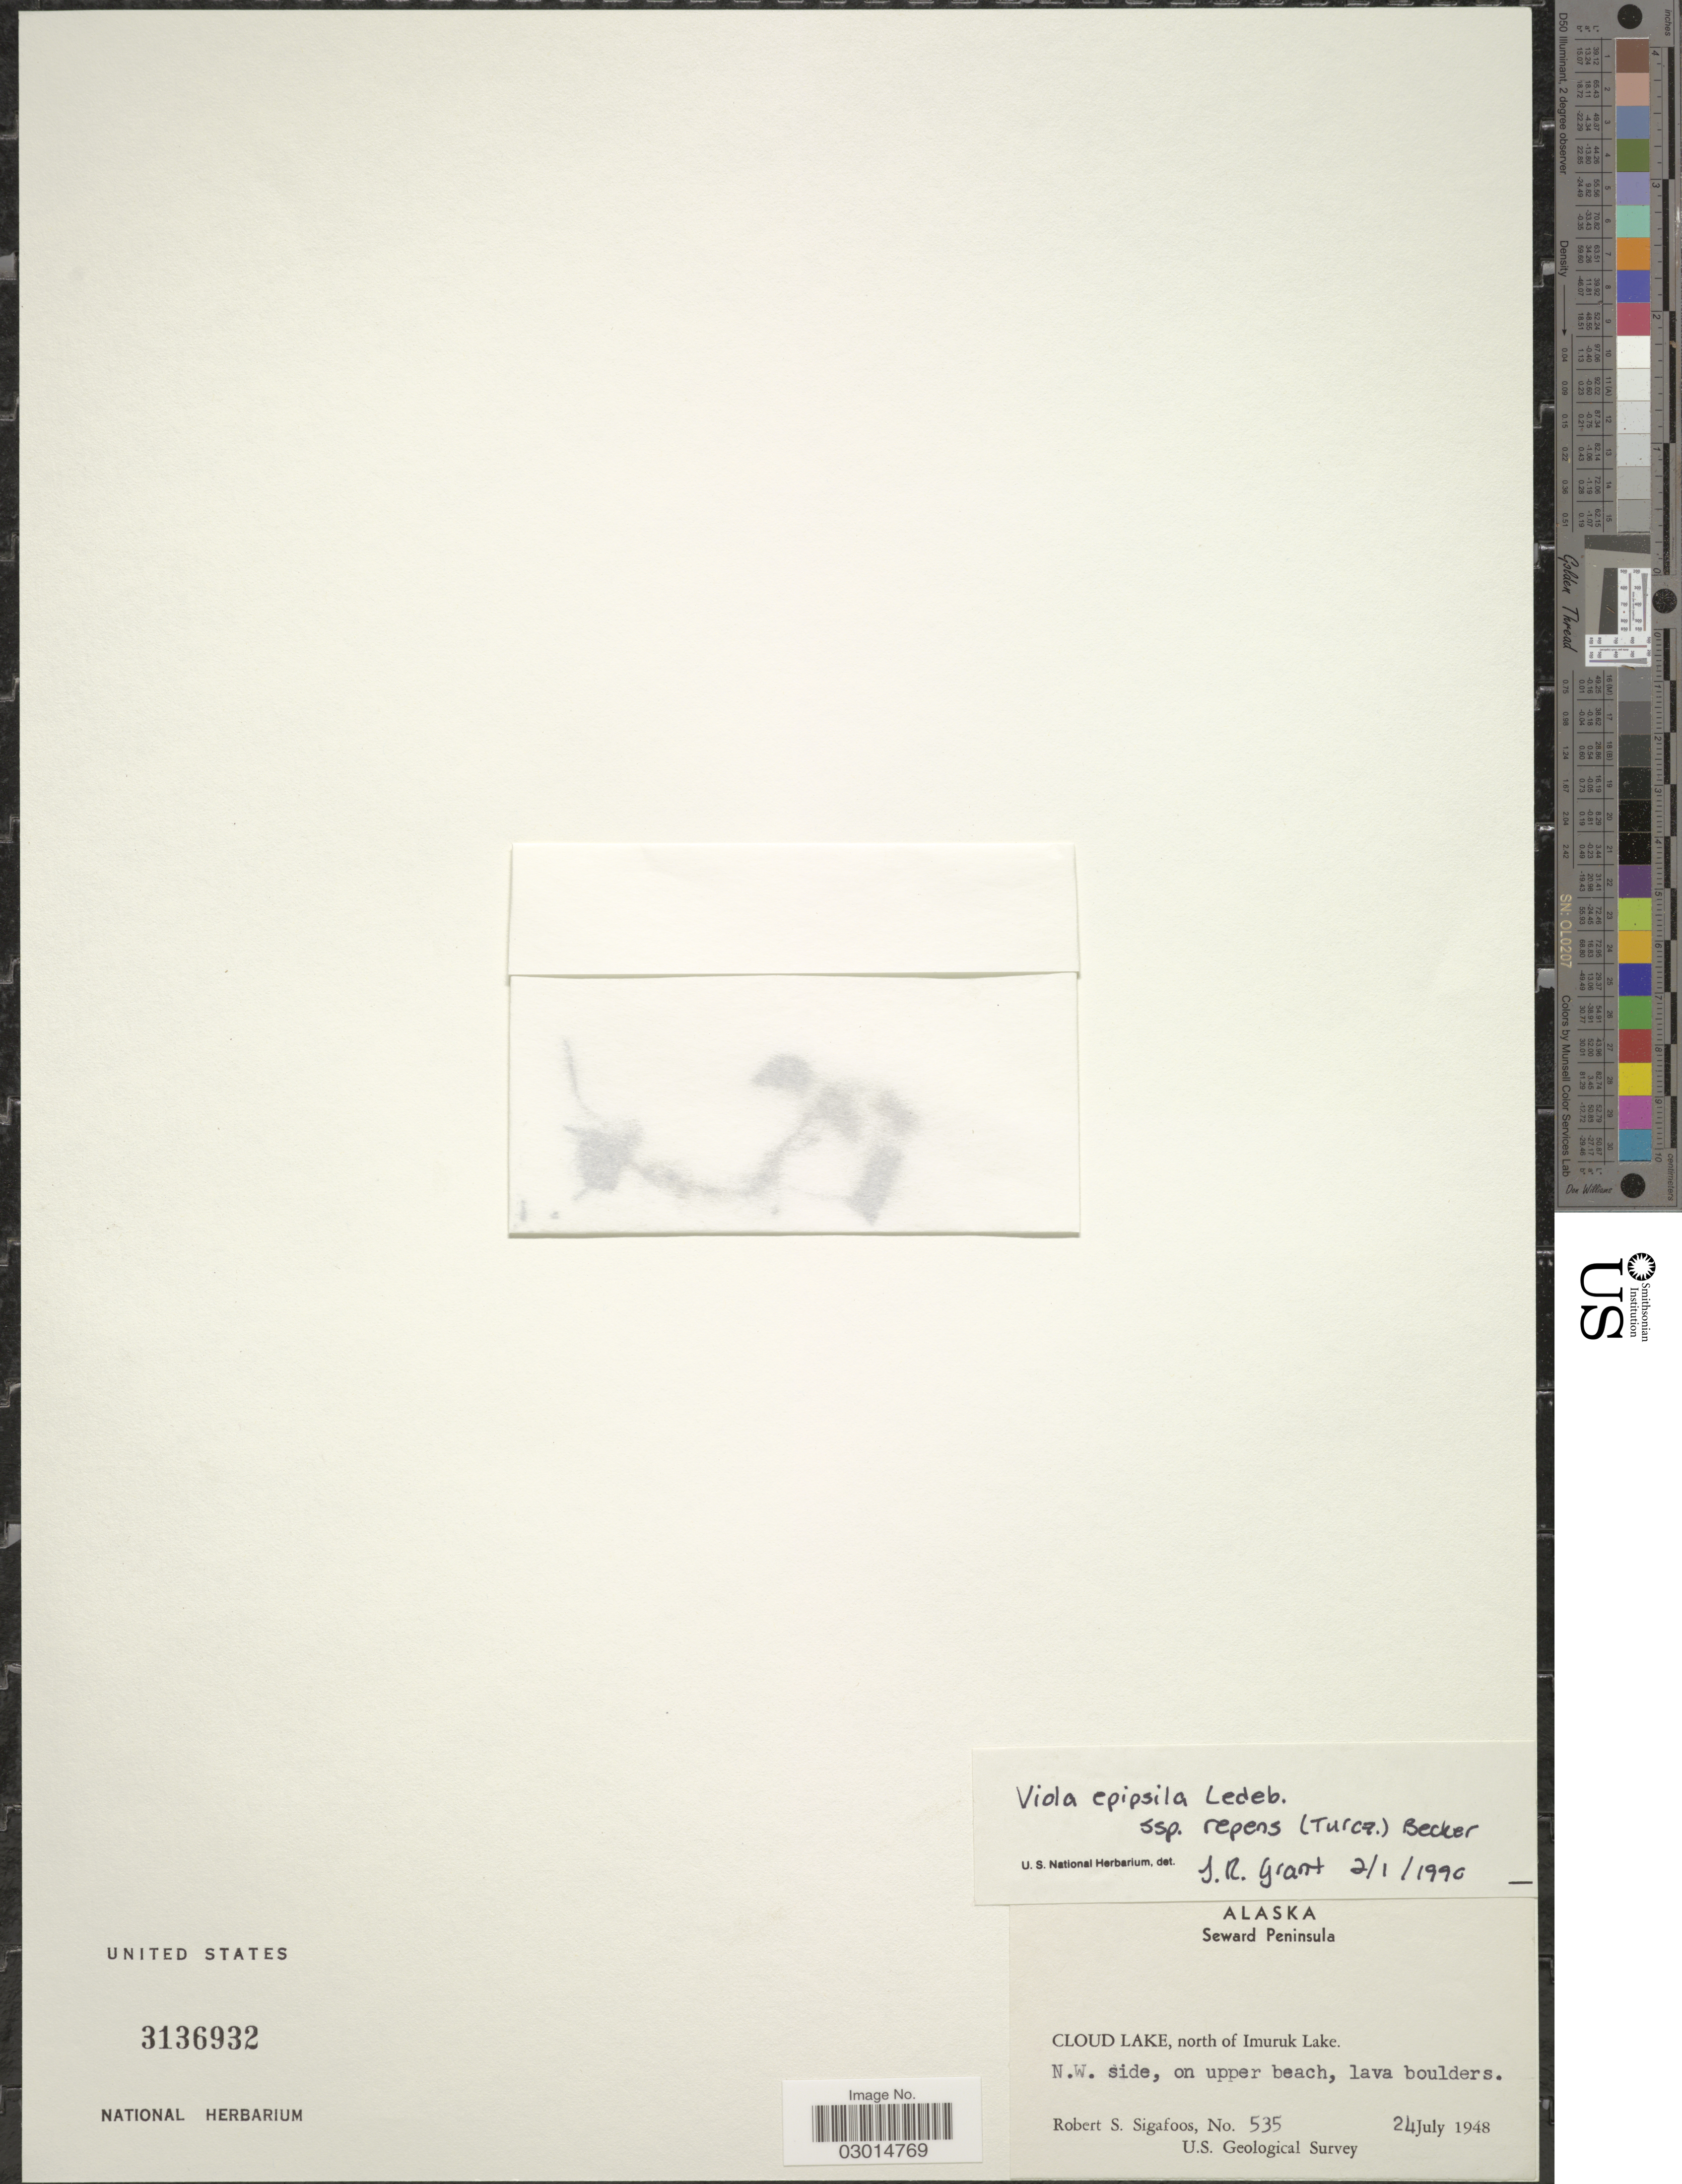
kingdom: Plantae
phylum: Tracheophyta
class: Magnoliopsida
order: Malpighiales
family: Violaceae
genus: Viola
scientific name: Viola epipsila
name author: Ledeb.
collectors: R. Sigafoos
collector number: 535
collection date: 1948-07-24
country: United States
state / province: Alaska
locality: Seward Peninsula. Cloud Lake, north of Imuruk Lake. N.W. side, on upper beach, lava boulders.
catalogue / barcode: US 3136932